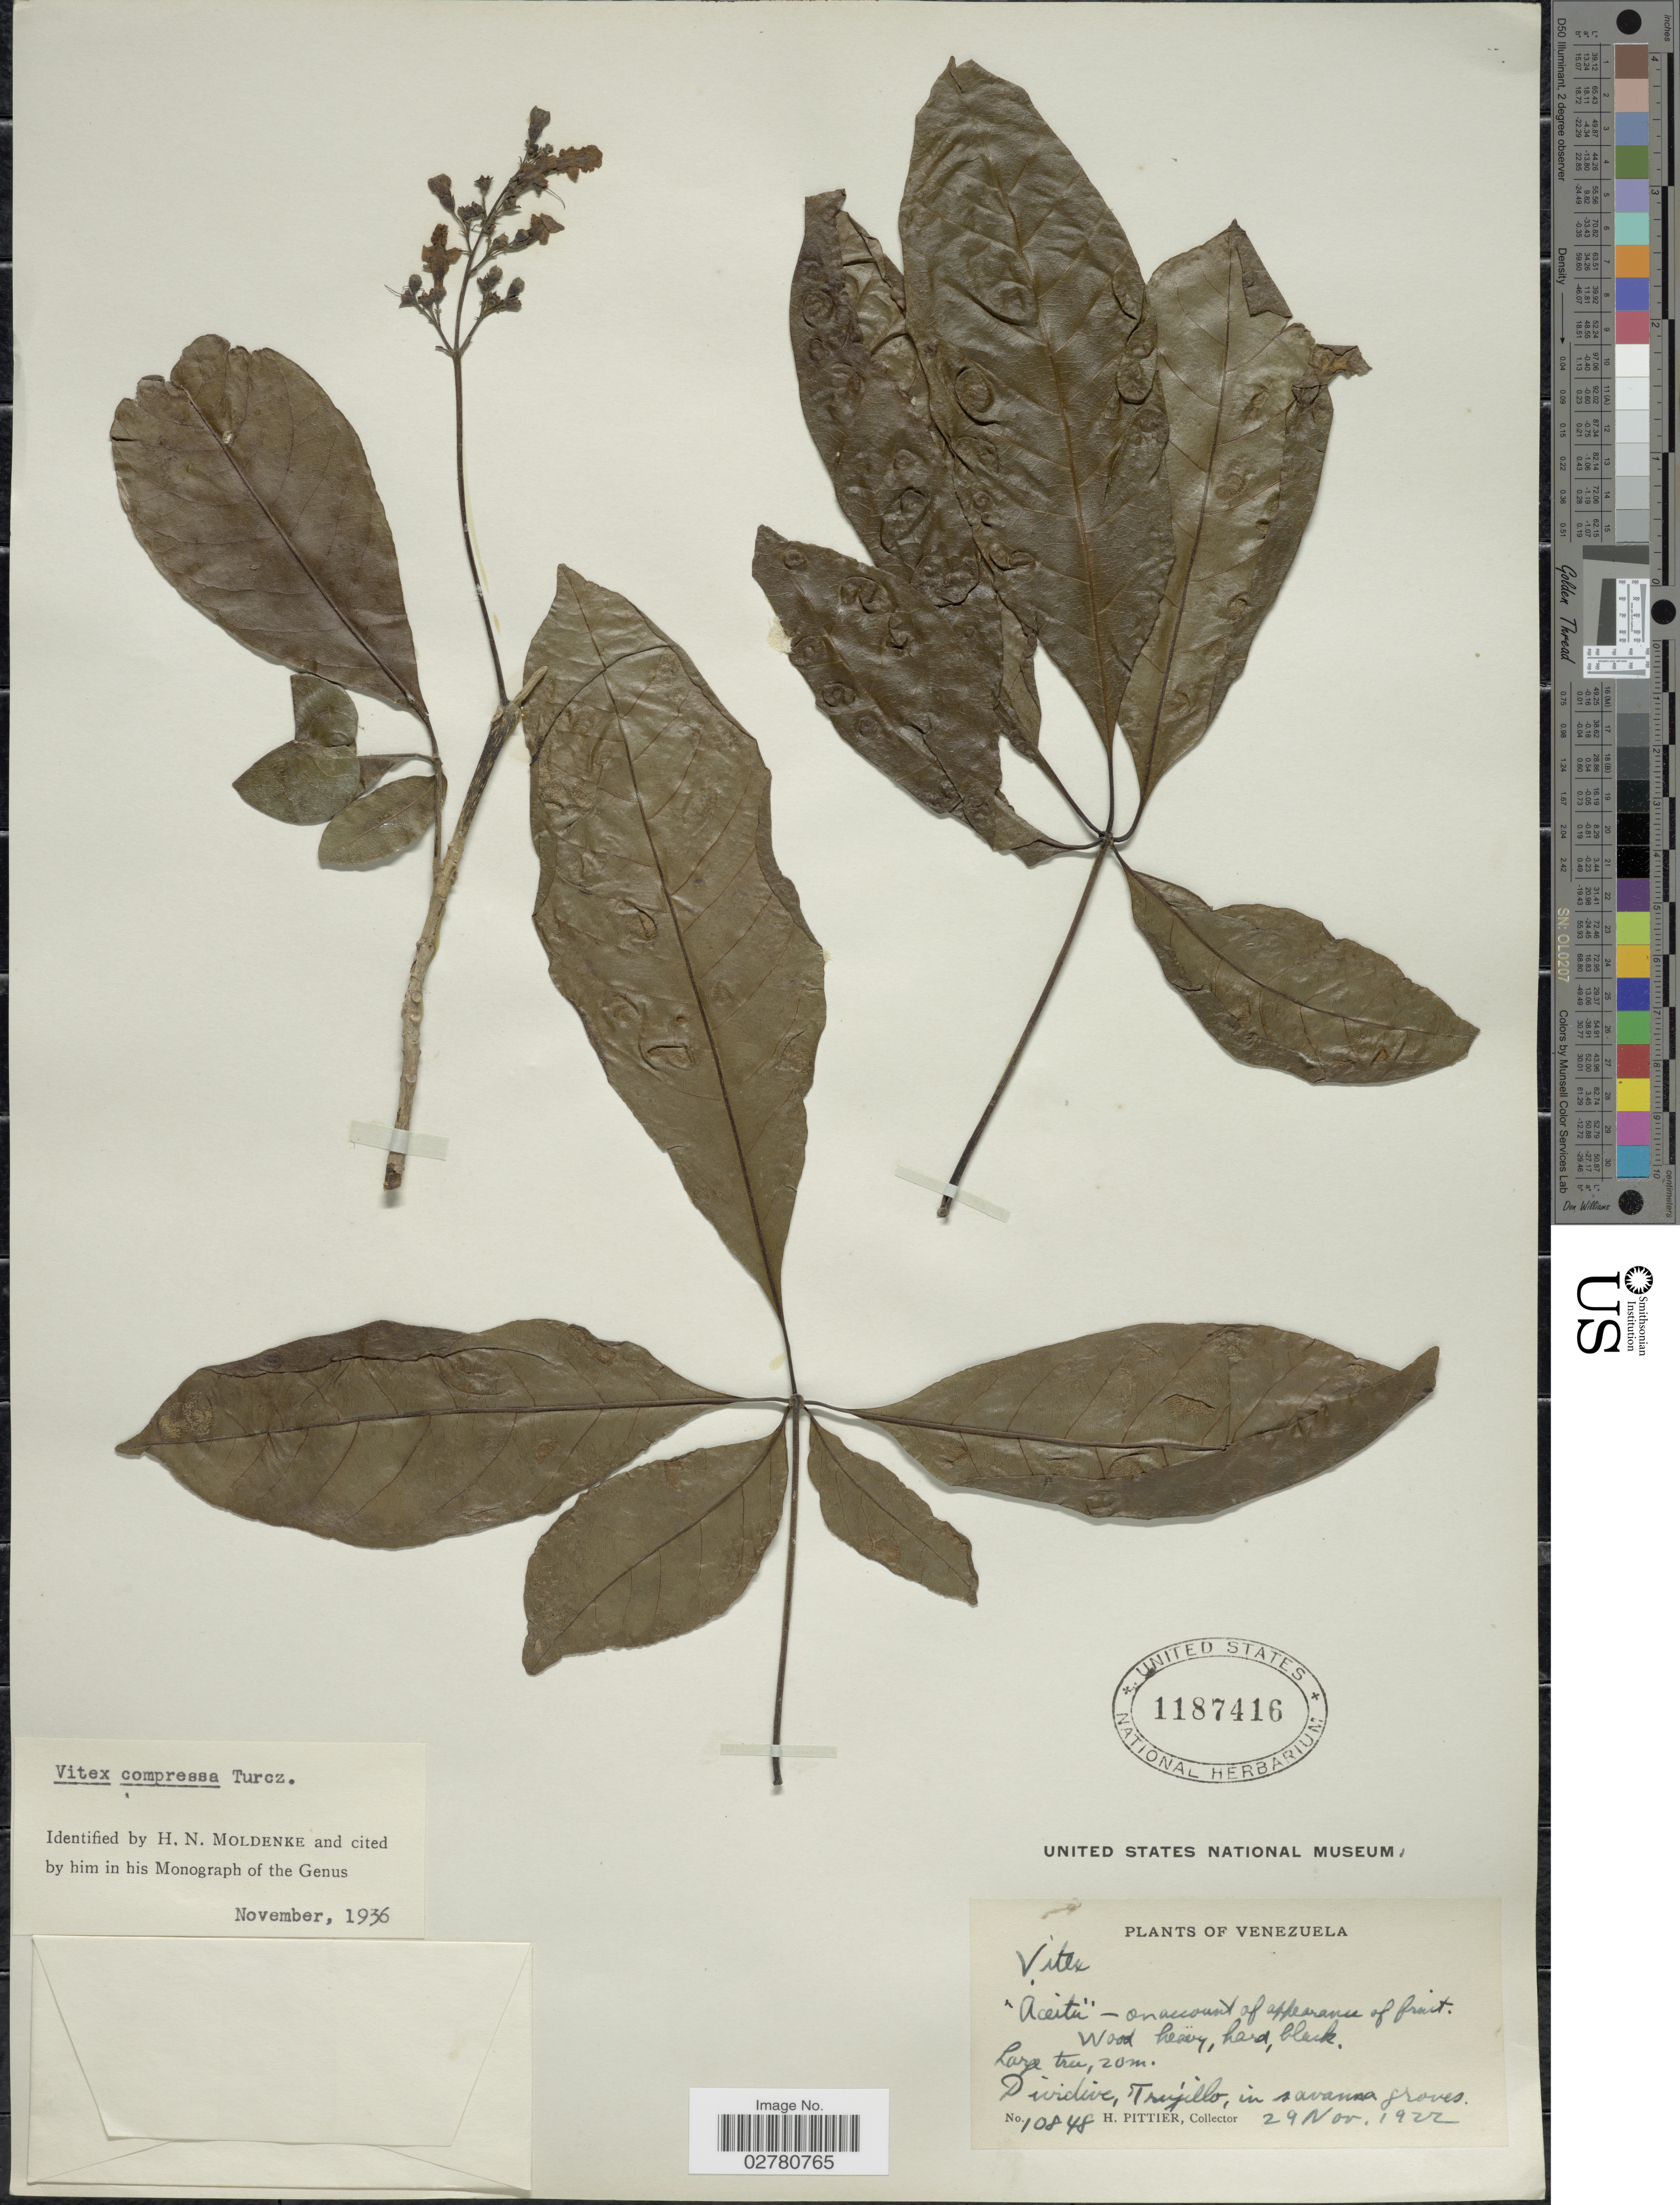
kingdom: Plantae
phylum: Tracheophyta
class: Magnoliopsida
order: Lamiales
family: Lamiaceae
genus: Vitex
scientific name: Vitex compressa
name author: Turcz.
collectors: H. F. Pittier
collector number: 10848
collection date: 1922-11-29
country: Venezuela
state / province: Trujillo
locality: Dividive.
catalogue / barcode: US 1187416